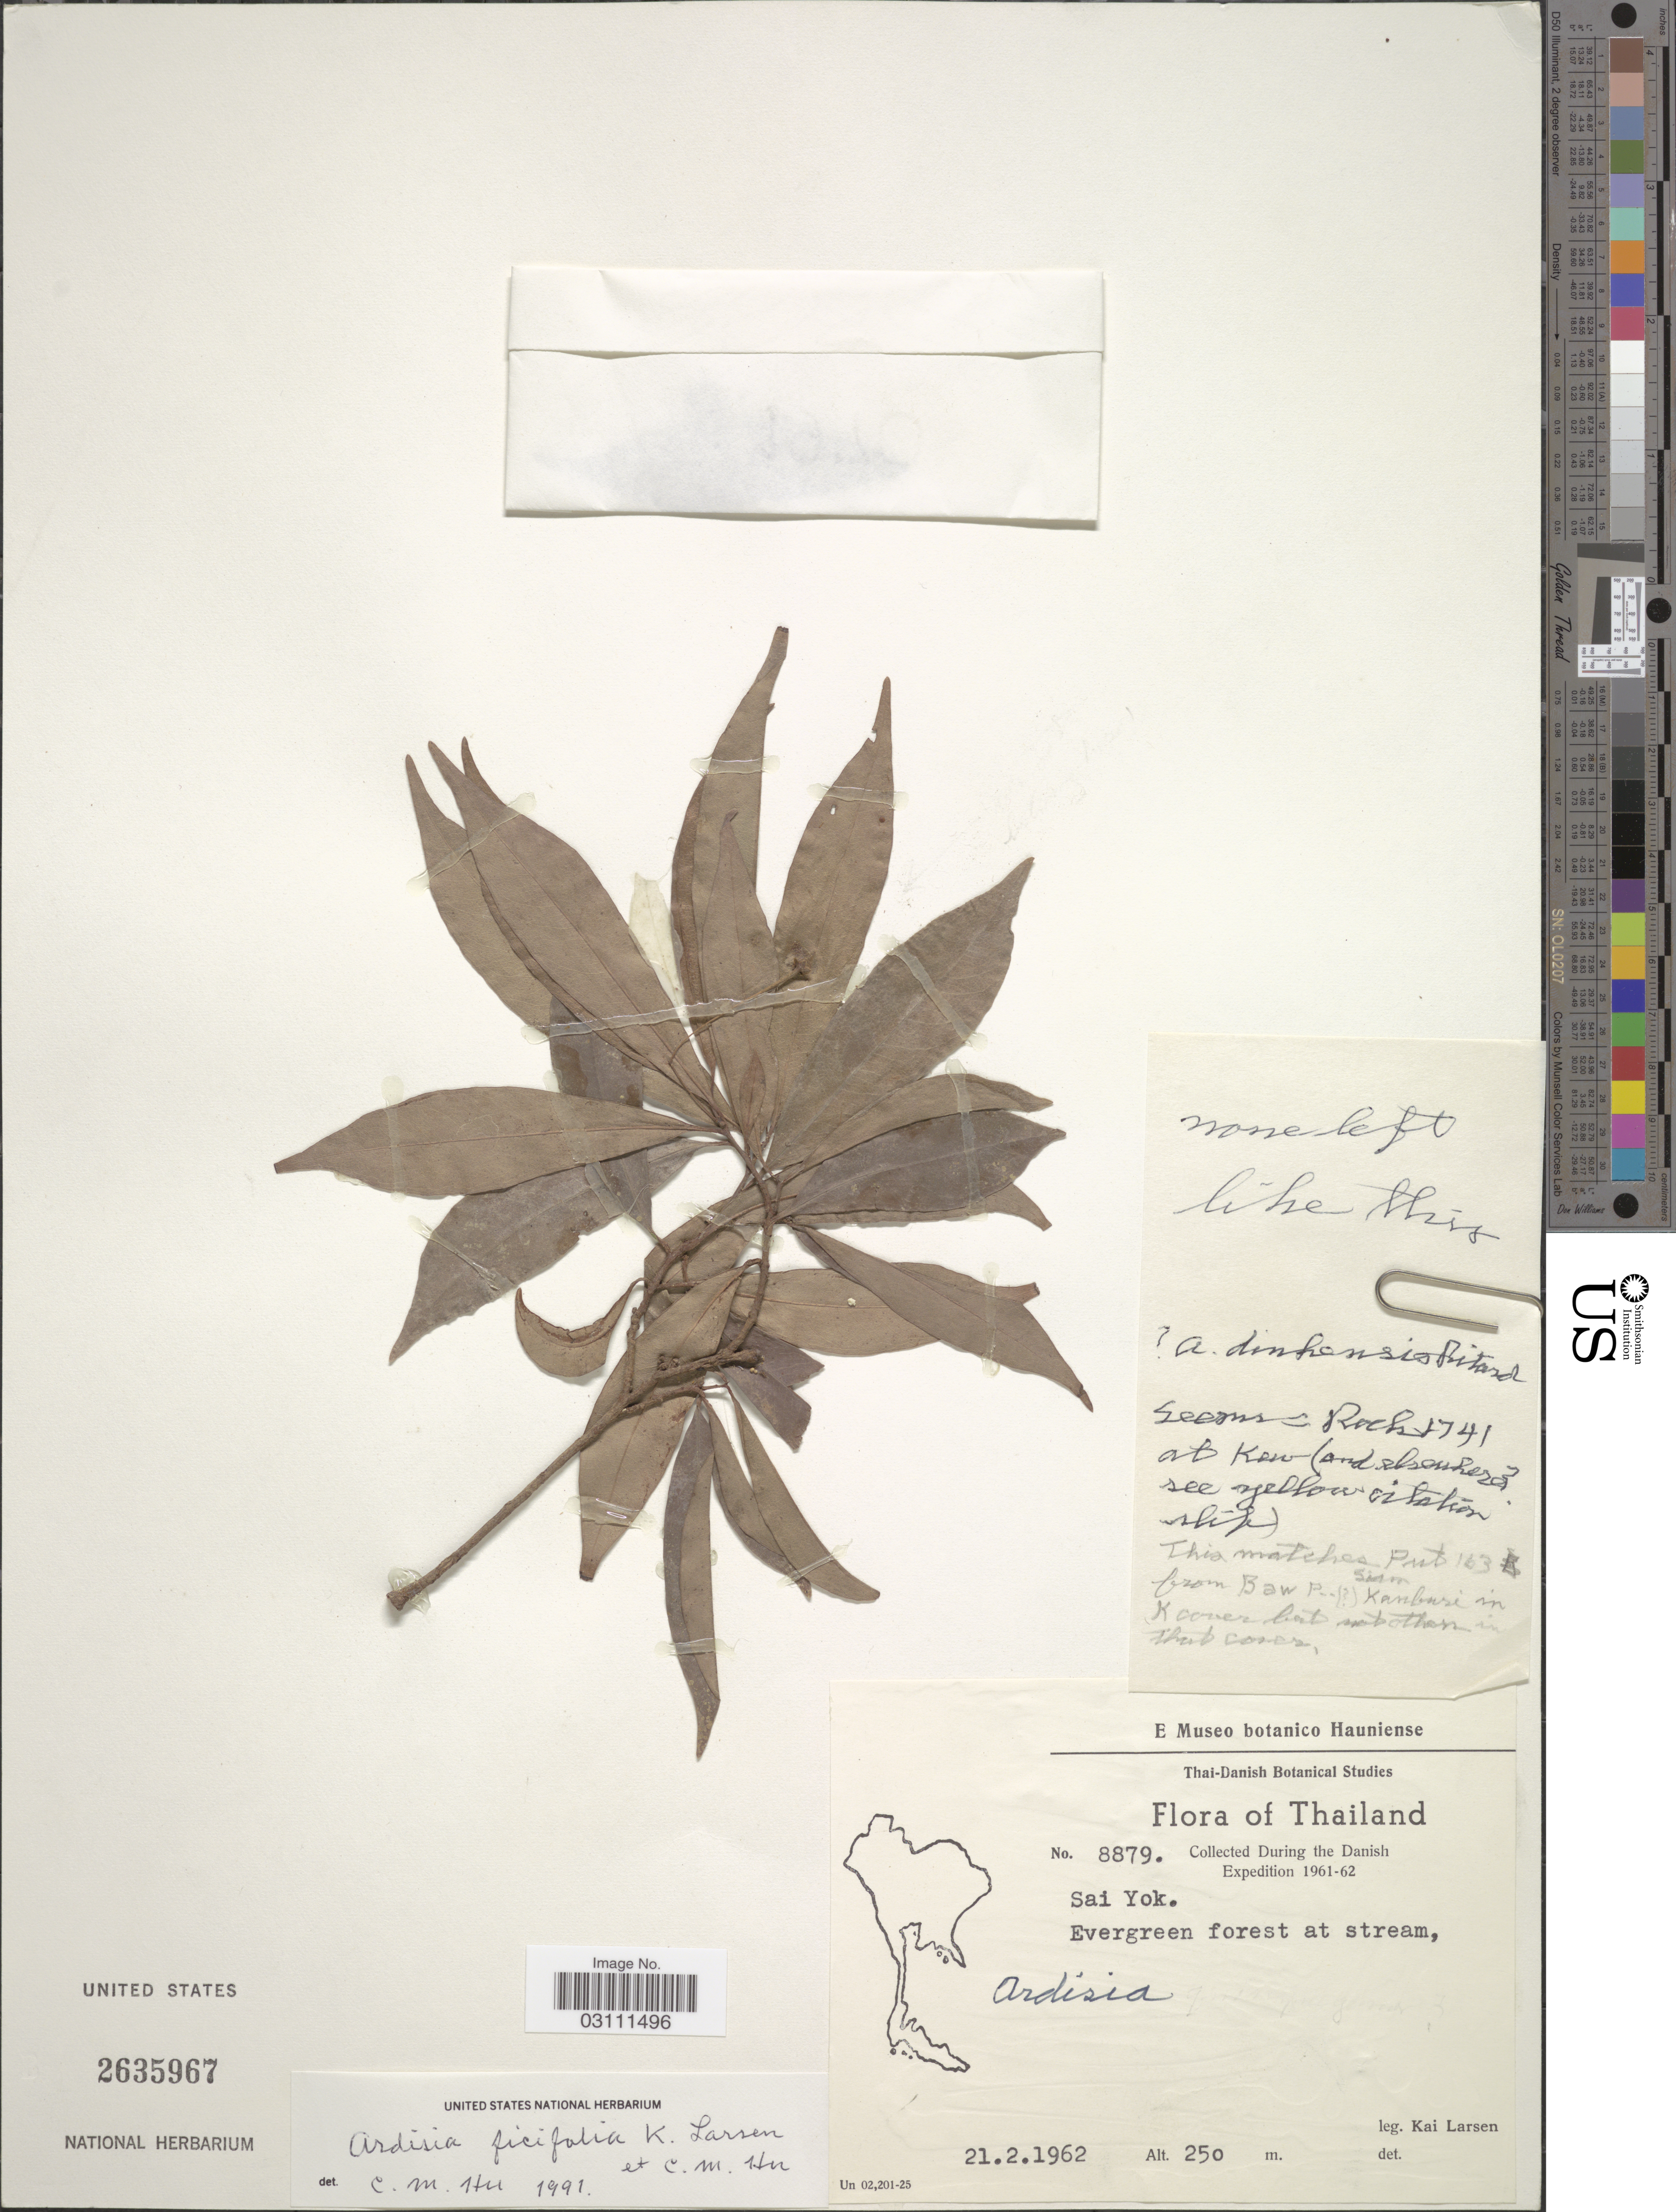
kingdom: Plantae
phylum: Tracheophyta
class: Magnoliopsida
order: Ericales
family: Primulaceae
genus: Ardisia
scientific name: Ardisia ficiifolia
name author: K. Larsen & C.M. Hu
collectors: K. Larsen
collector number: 8879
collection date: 1962-02-21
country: Thailand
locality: Sai Yok.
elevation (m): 250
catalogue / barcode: US 2635967